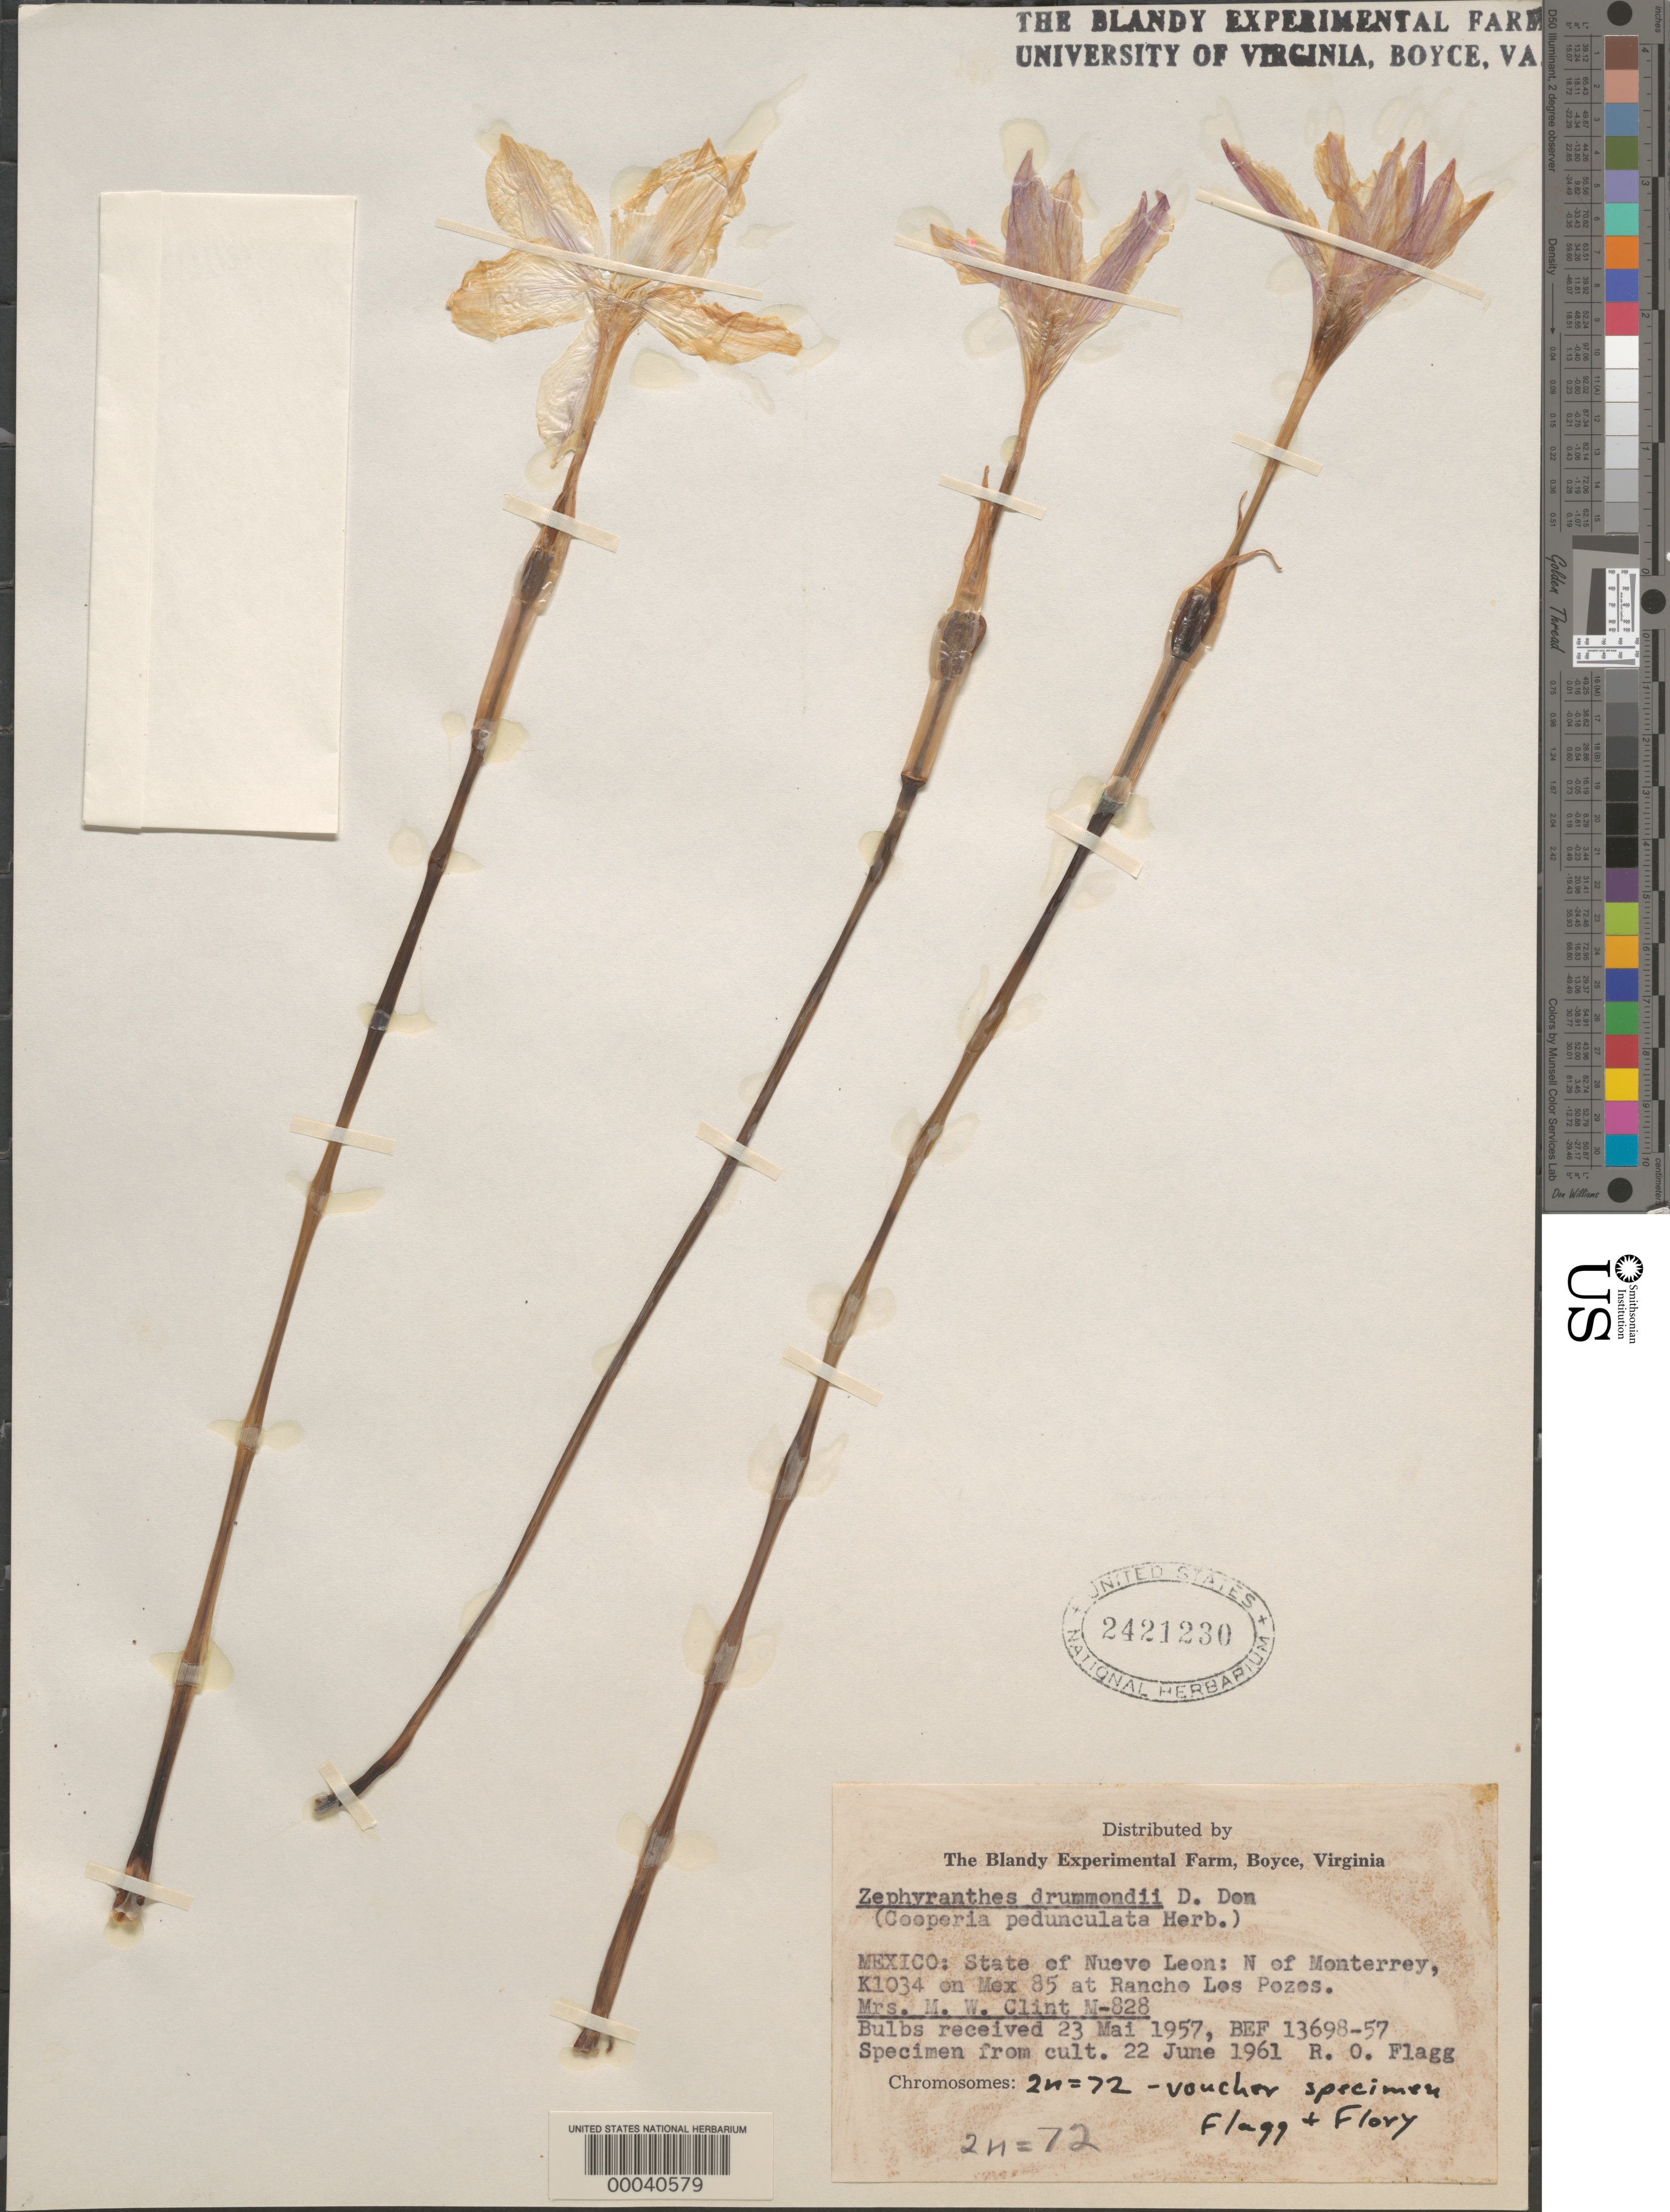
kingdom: Plantae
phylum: Tracheophyta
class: Liliopsida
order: Asparagales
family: Amaryllidaceae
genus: Zephyranthes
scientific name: Zephyranthes drummondii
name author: D. Don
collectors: M. Clint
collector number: M-828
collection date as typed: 1957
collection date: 1957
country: Mexico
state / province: Nuevo León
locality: N of Monterrey, on mex 85 at rancho los pozos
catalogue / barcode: US 2421230